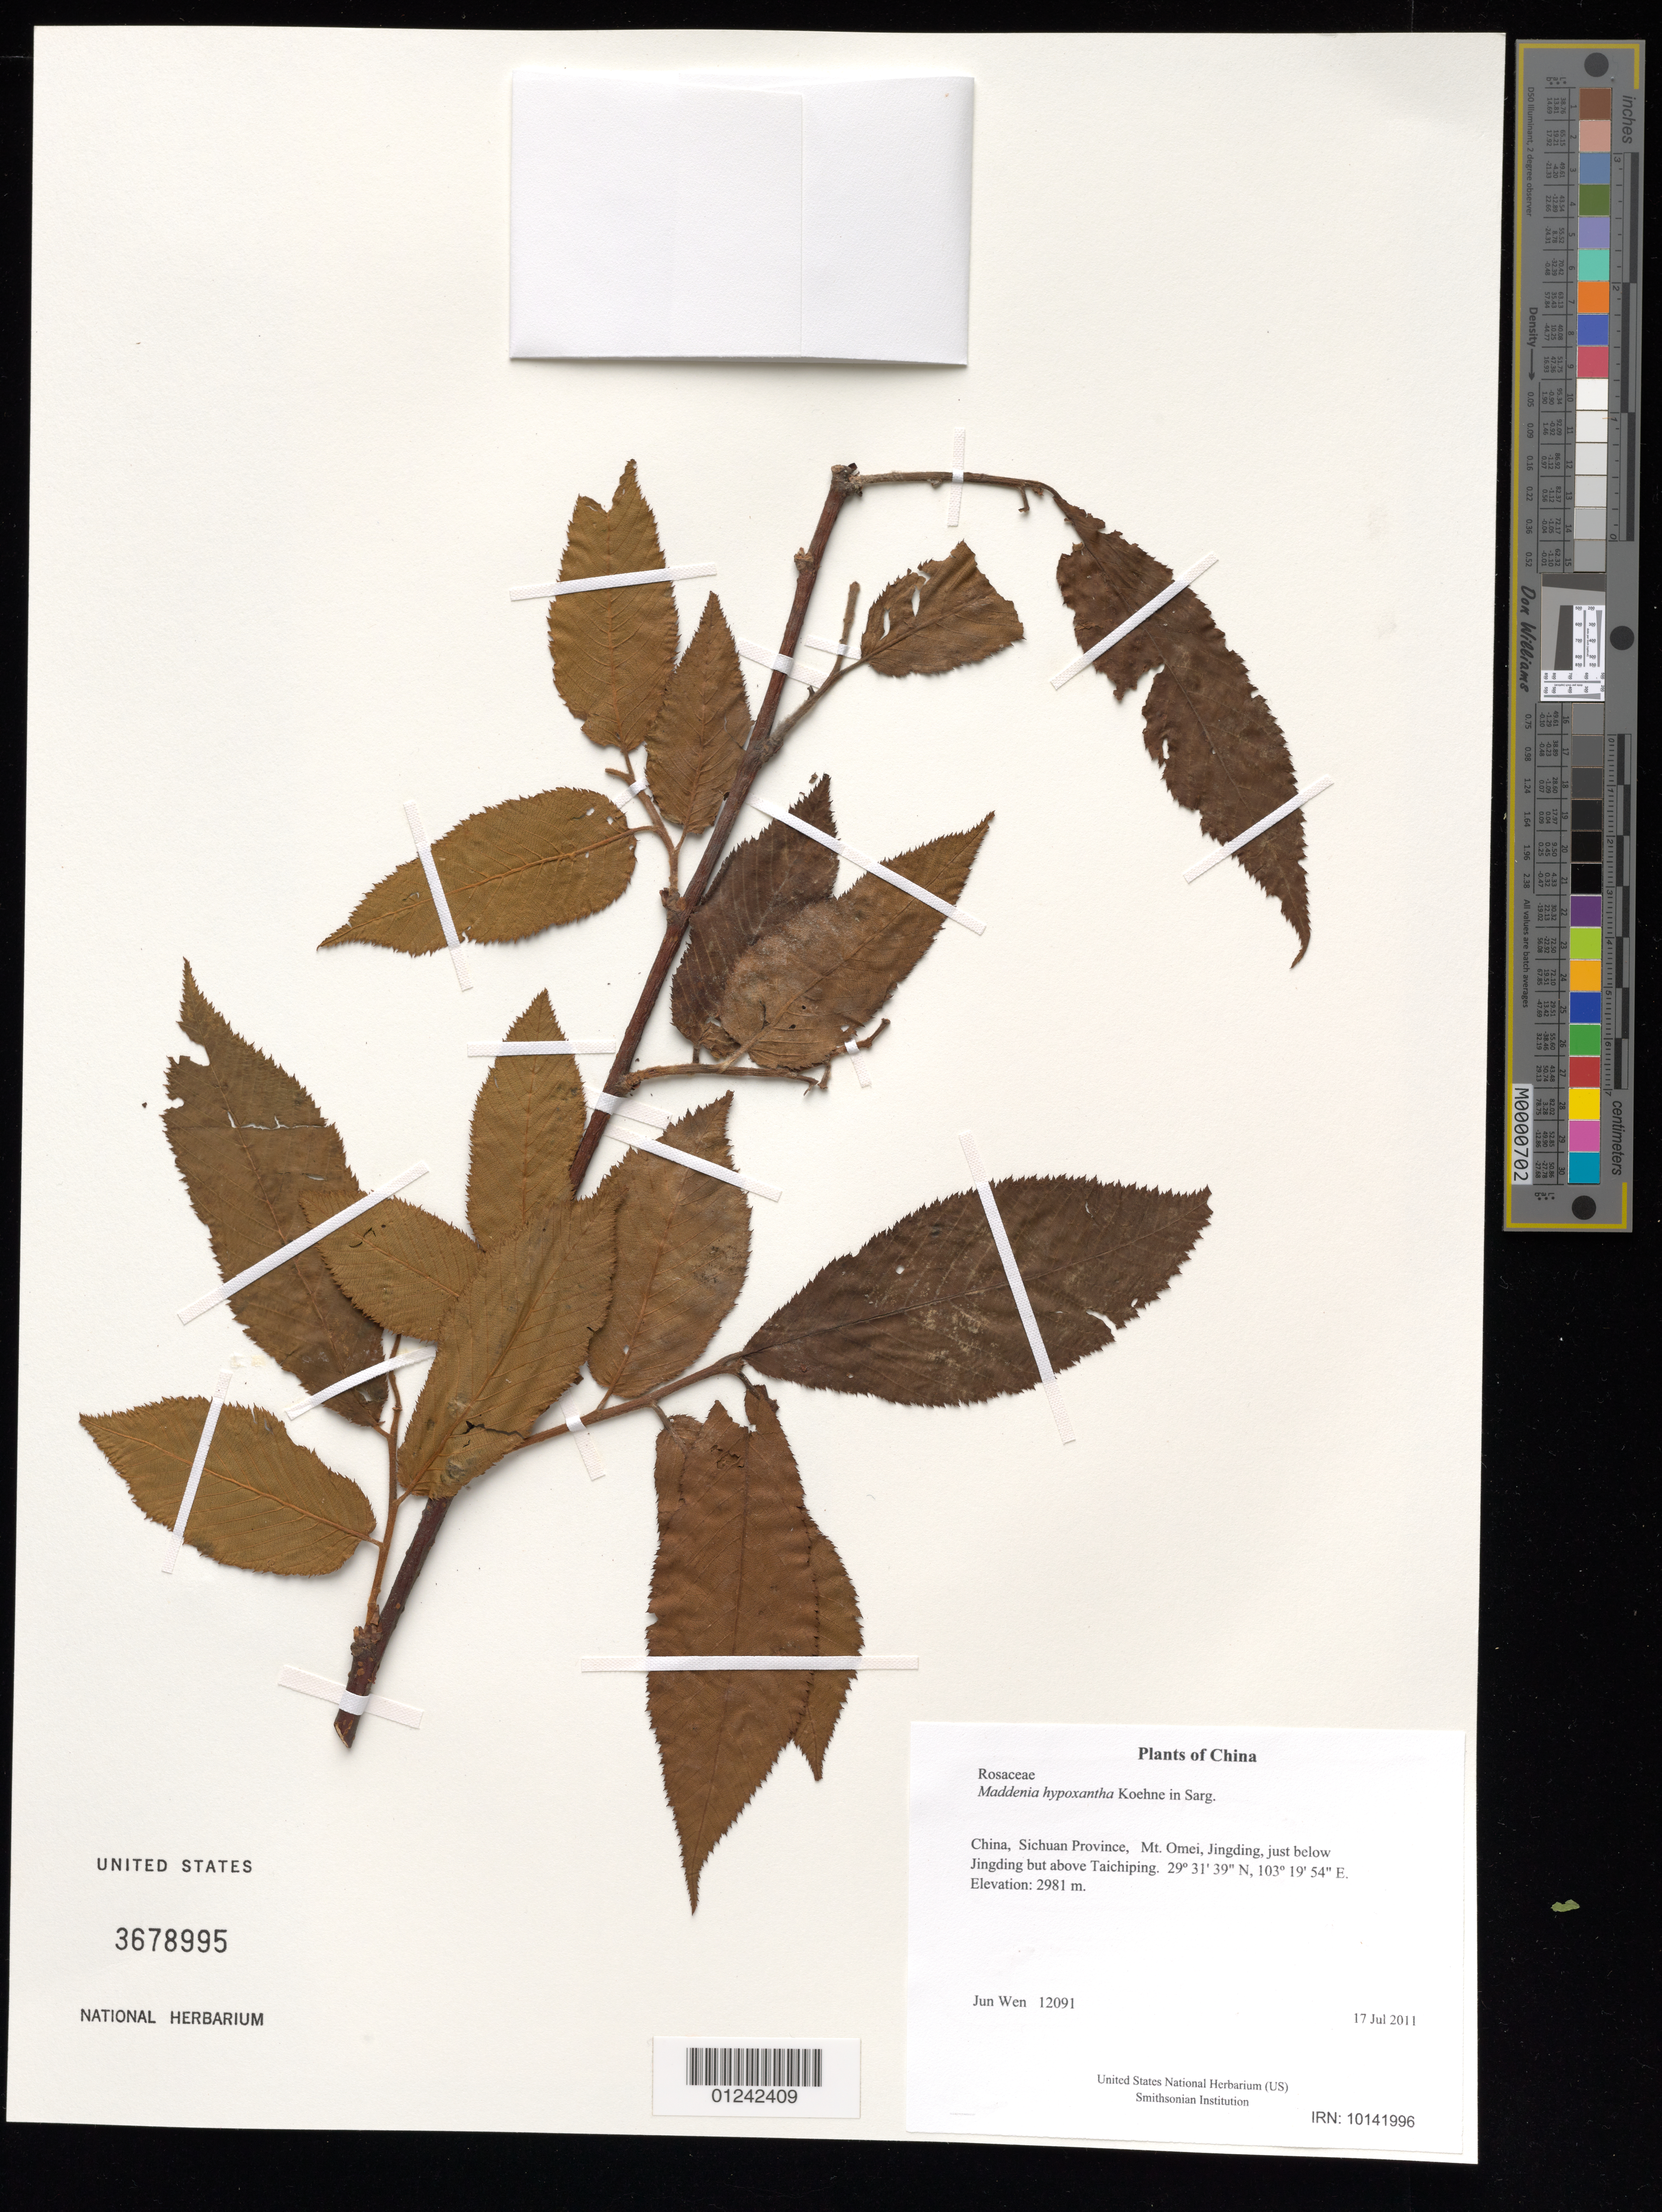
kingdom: Plantae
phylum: Tracheophyta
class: Magnoliopsida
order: Rosales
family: Rosaceae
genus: Maddenia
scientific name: Maddenia hypoxantha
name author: Koehne in Sarg.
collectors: J. Wen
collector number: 12091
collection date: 2011-07-17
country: China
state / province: Sichuan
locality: Mt. Omei, on the way from Jingding to Taichiping, near Yongqingshi.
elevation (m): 2877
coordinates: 29 31 46.6 N, 103 19 40.5 E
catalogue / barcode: US 3678995